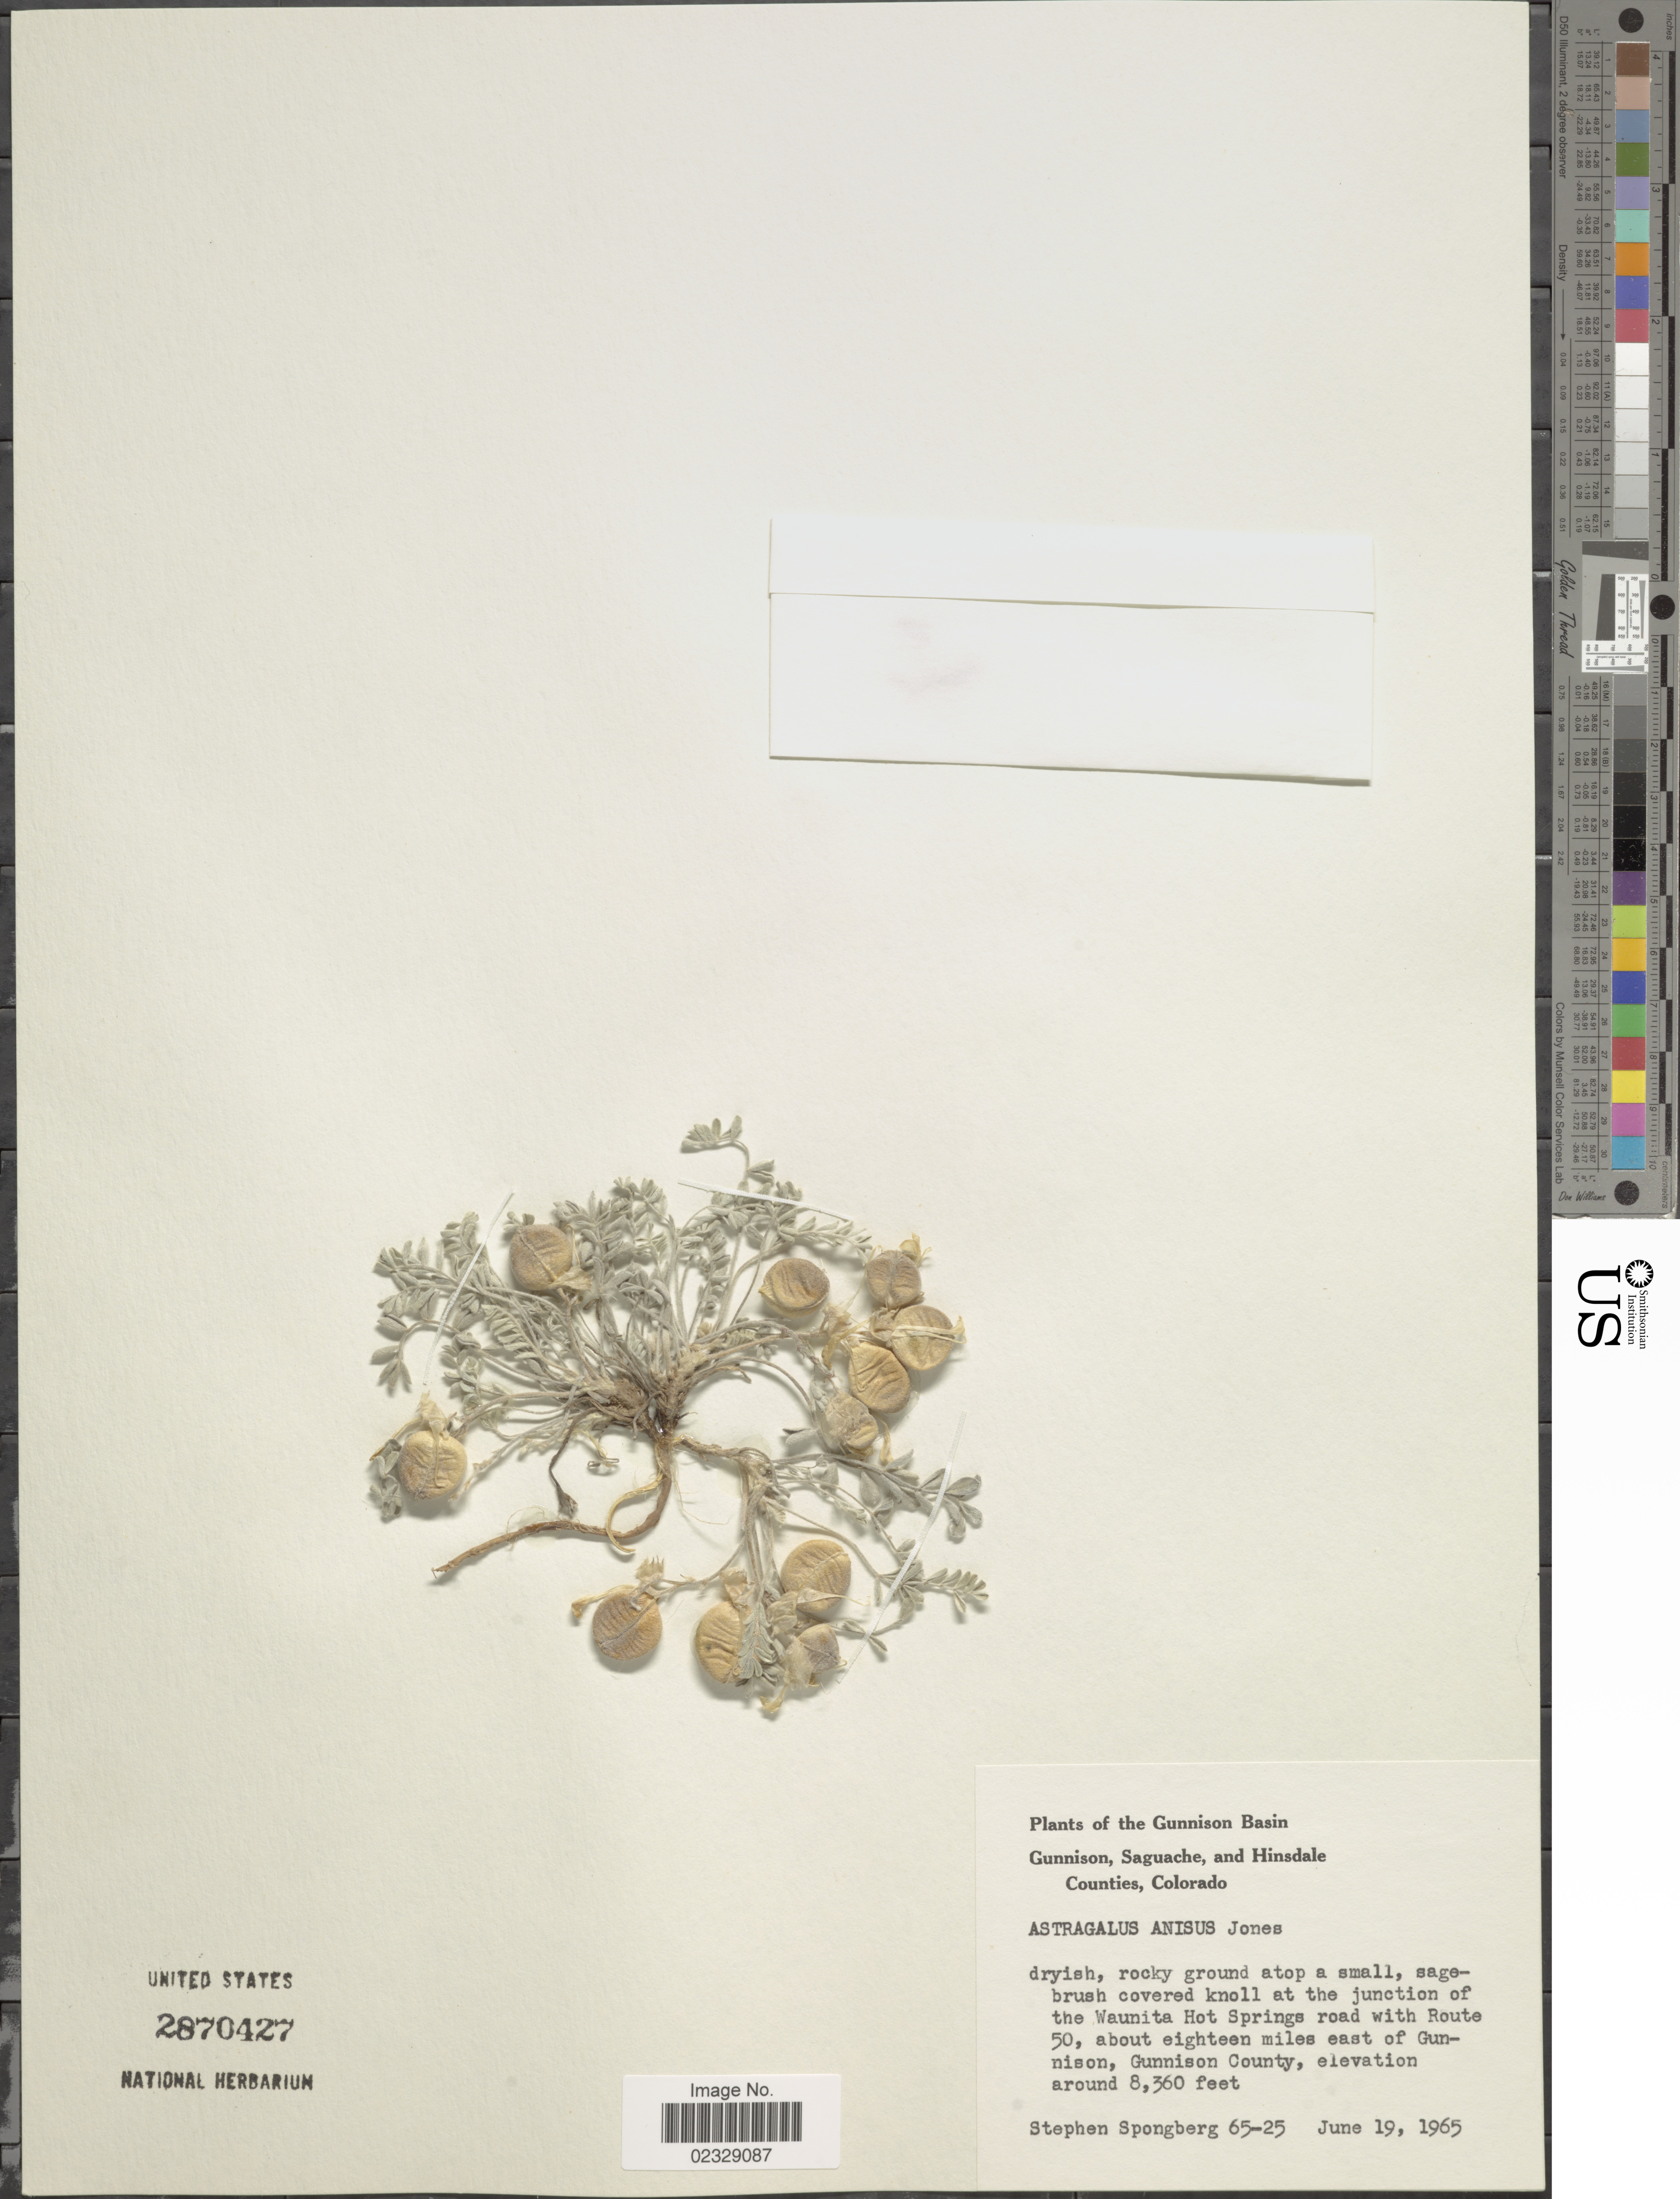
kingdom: Plantae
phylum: Tracheophyta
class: Magnoliopsida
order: Fabales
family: Fabaceae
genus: Astragalus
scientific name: Astragalus anisus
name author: M.E. Jones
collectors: S. A.Spongberg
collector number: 65-25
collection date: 1965-06-19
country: United States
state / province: Colorado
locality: Gunnison Basin, Gunnison, Saguache, and Hinsdale Counties, at the junction of the Waunita Hot Springs road with Route 50, about eighteen miles east of Gunnison, Gunnison County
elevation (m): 2548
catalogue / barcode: US 2870427